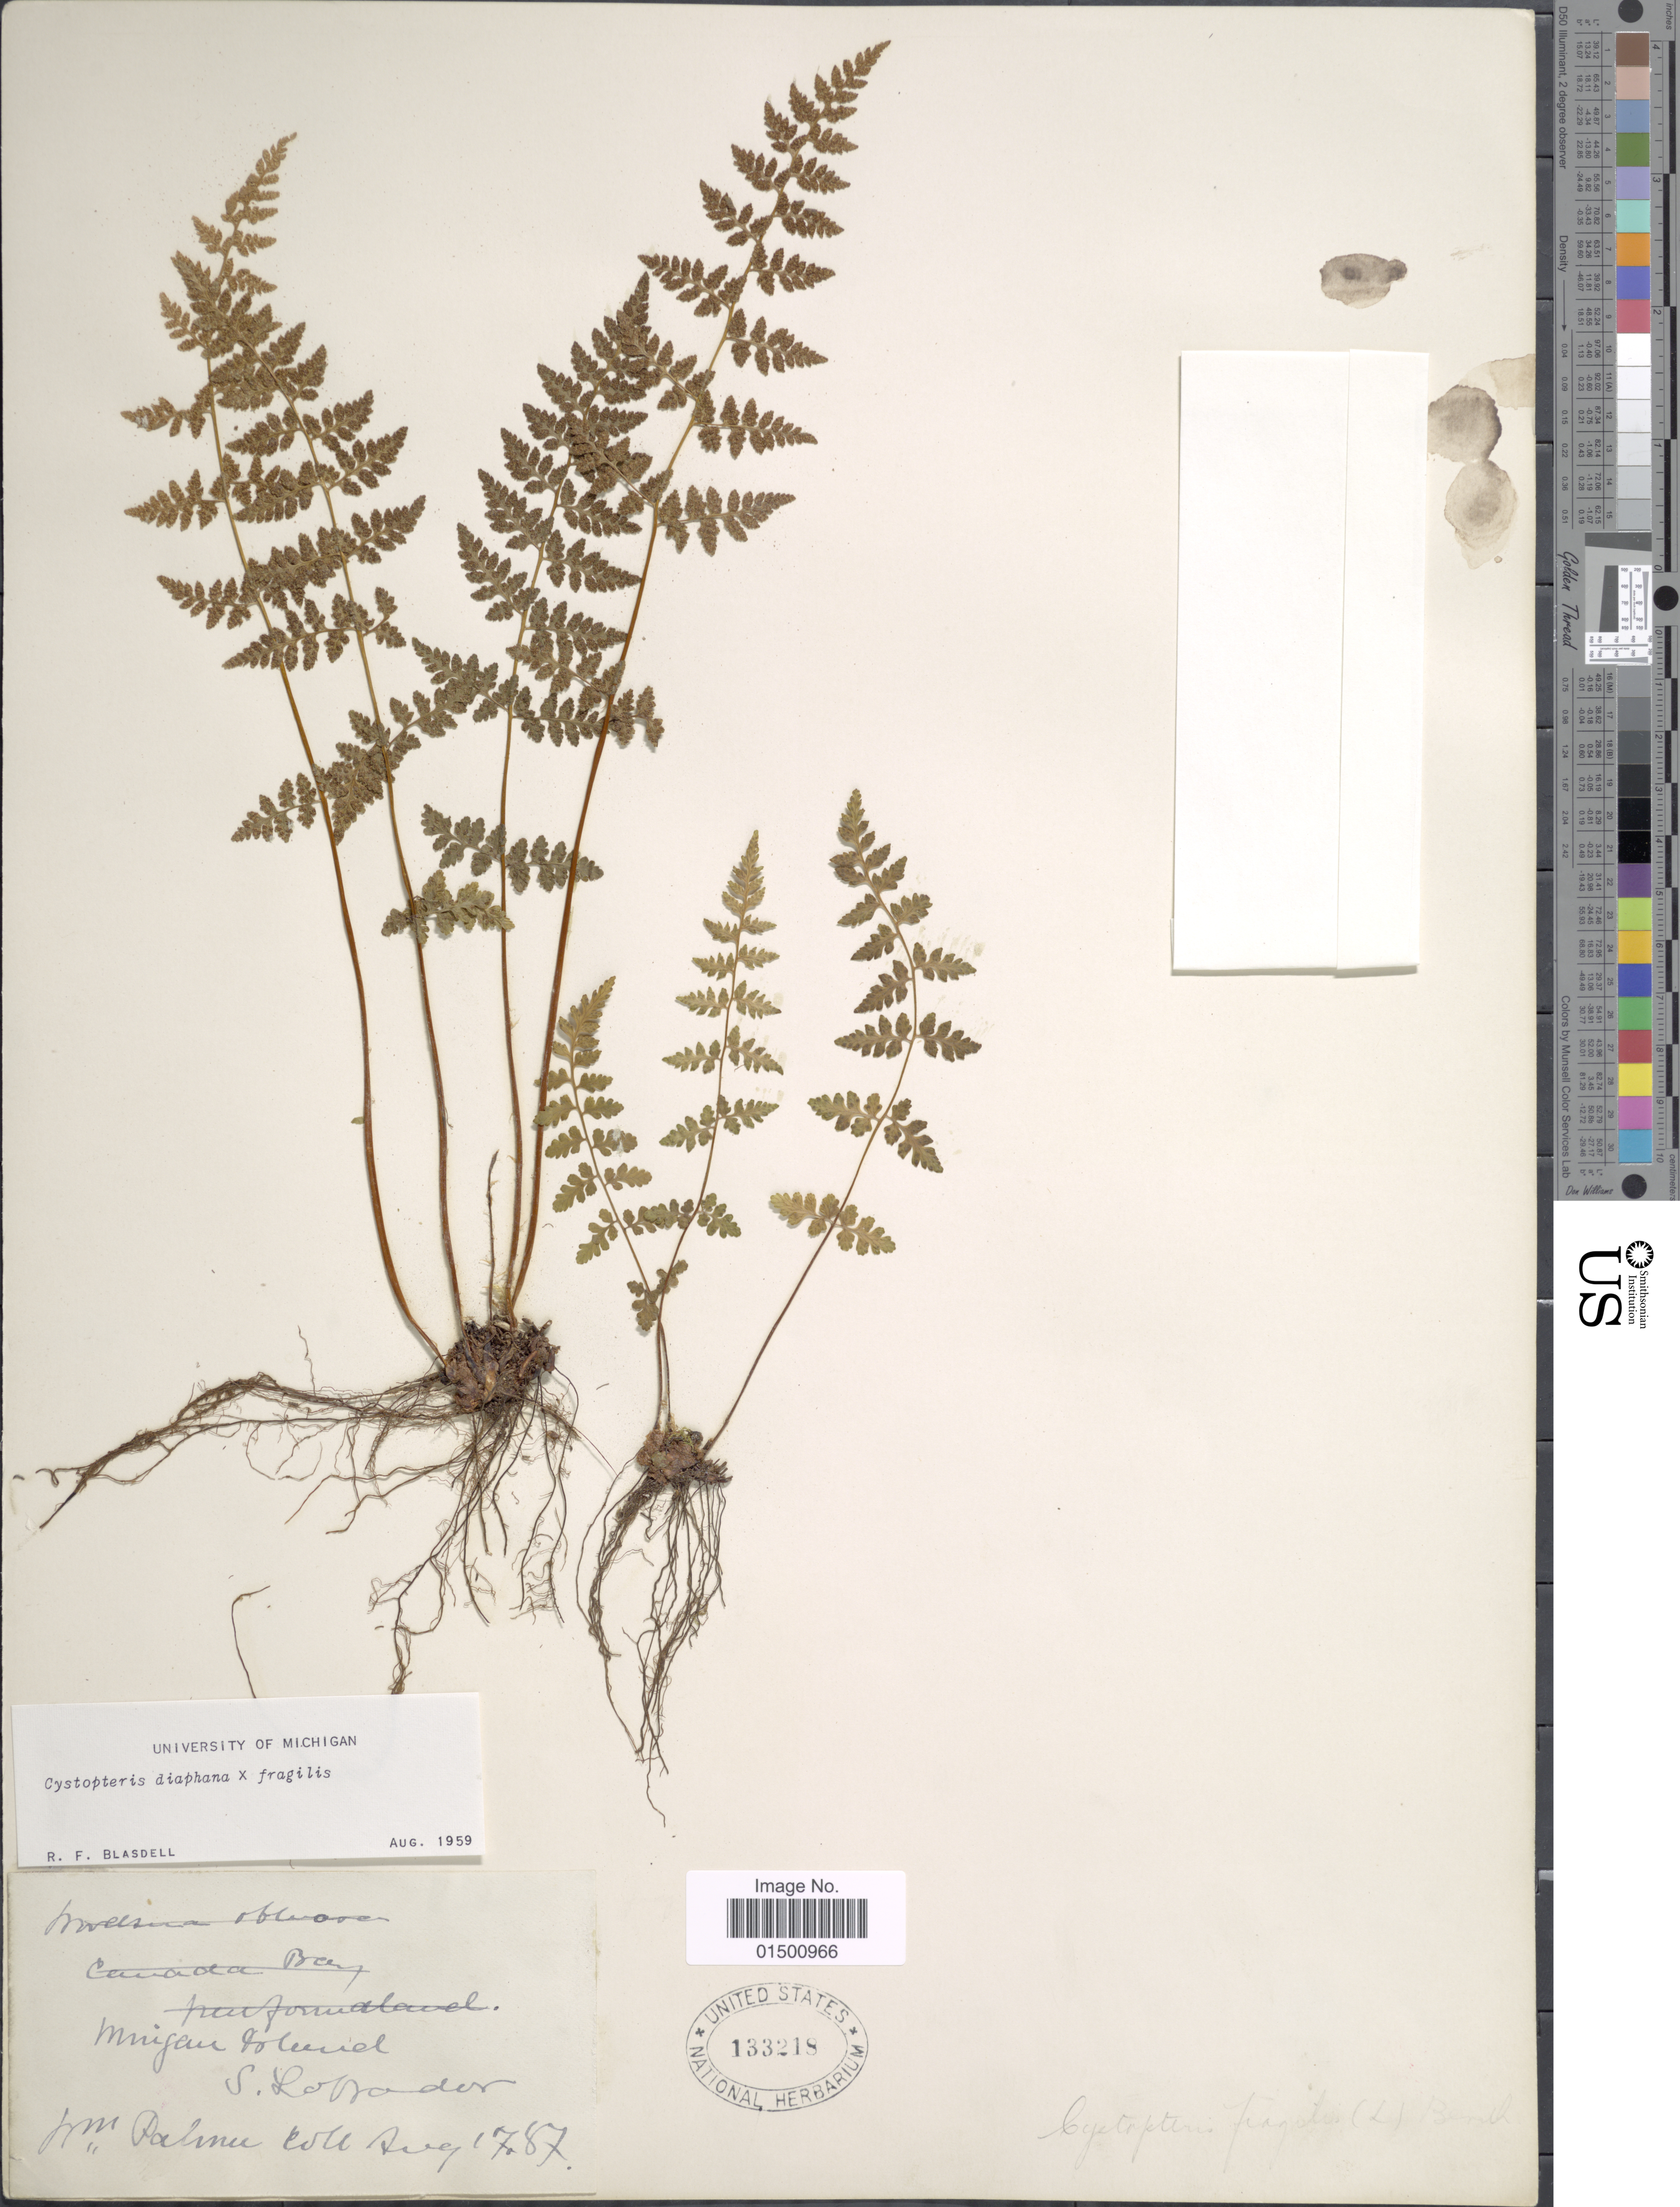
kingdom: Plantae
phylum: Tracheophyta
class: Polypodiopsida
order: Polypodiales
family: Cystopteridaceae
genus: Cystopteris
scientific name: Cystopteris diaphana x C. fragilis (L.) Bernh.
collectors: W. Palmer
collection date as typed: Transcribed d/m/y: 17/8/87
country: Canada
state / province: Newfoundland and Labrador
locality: Minigan island, S. Labrador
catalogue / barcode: US 133218